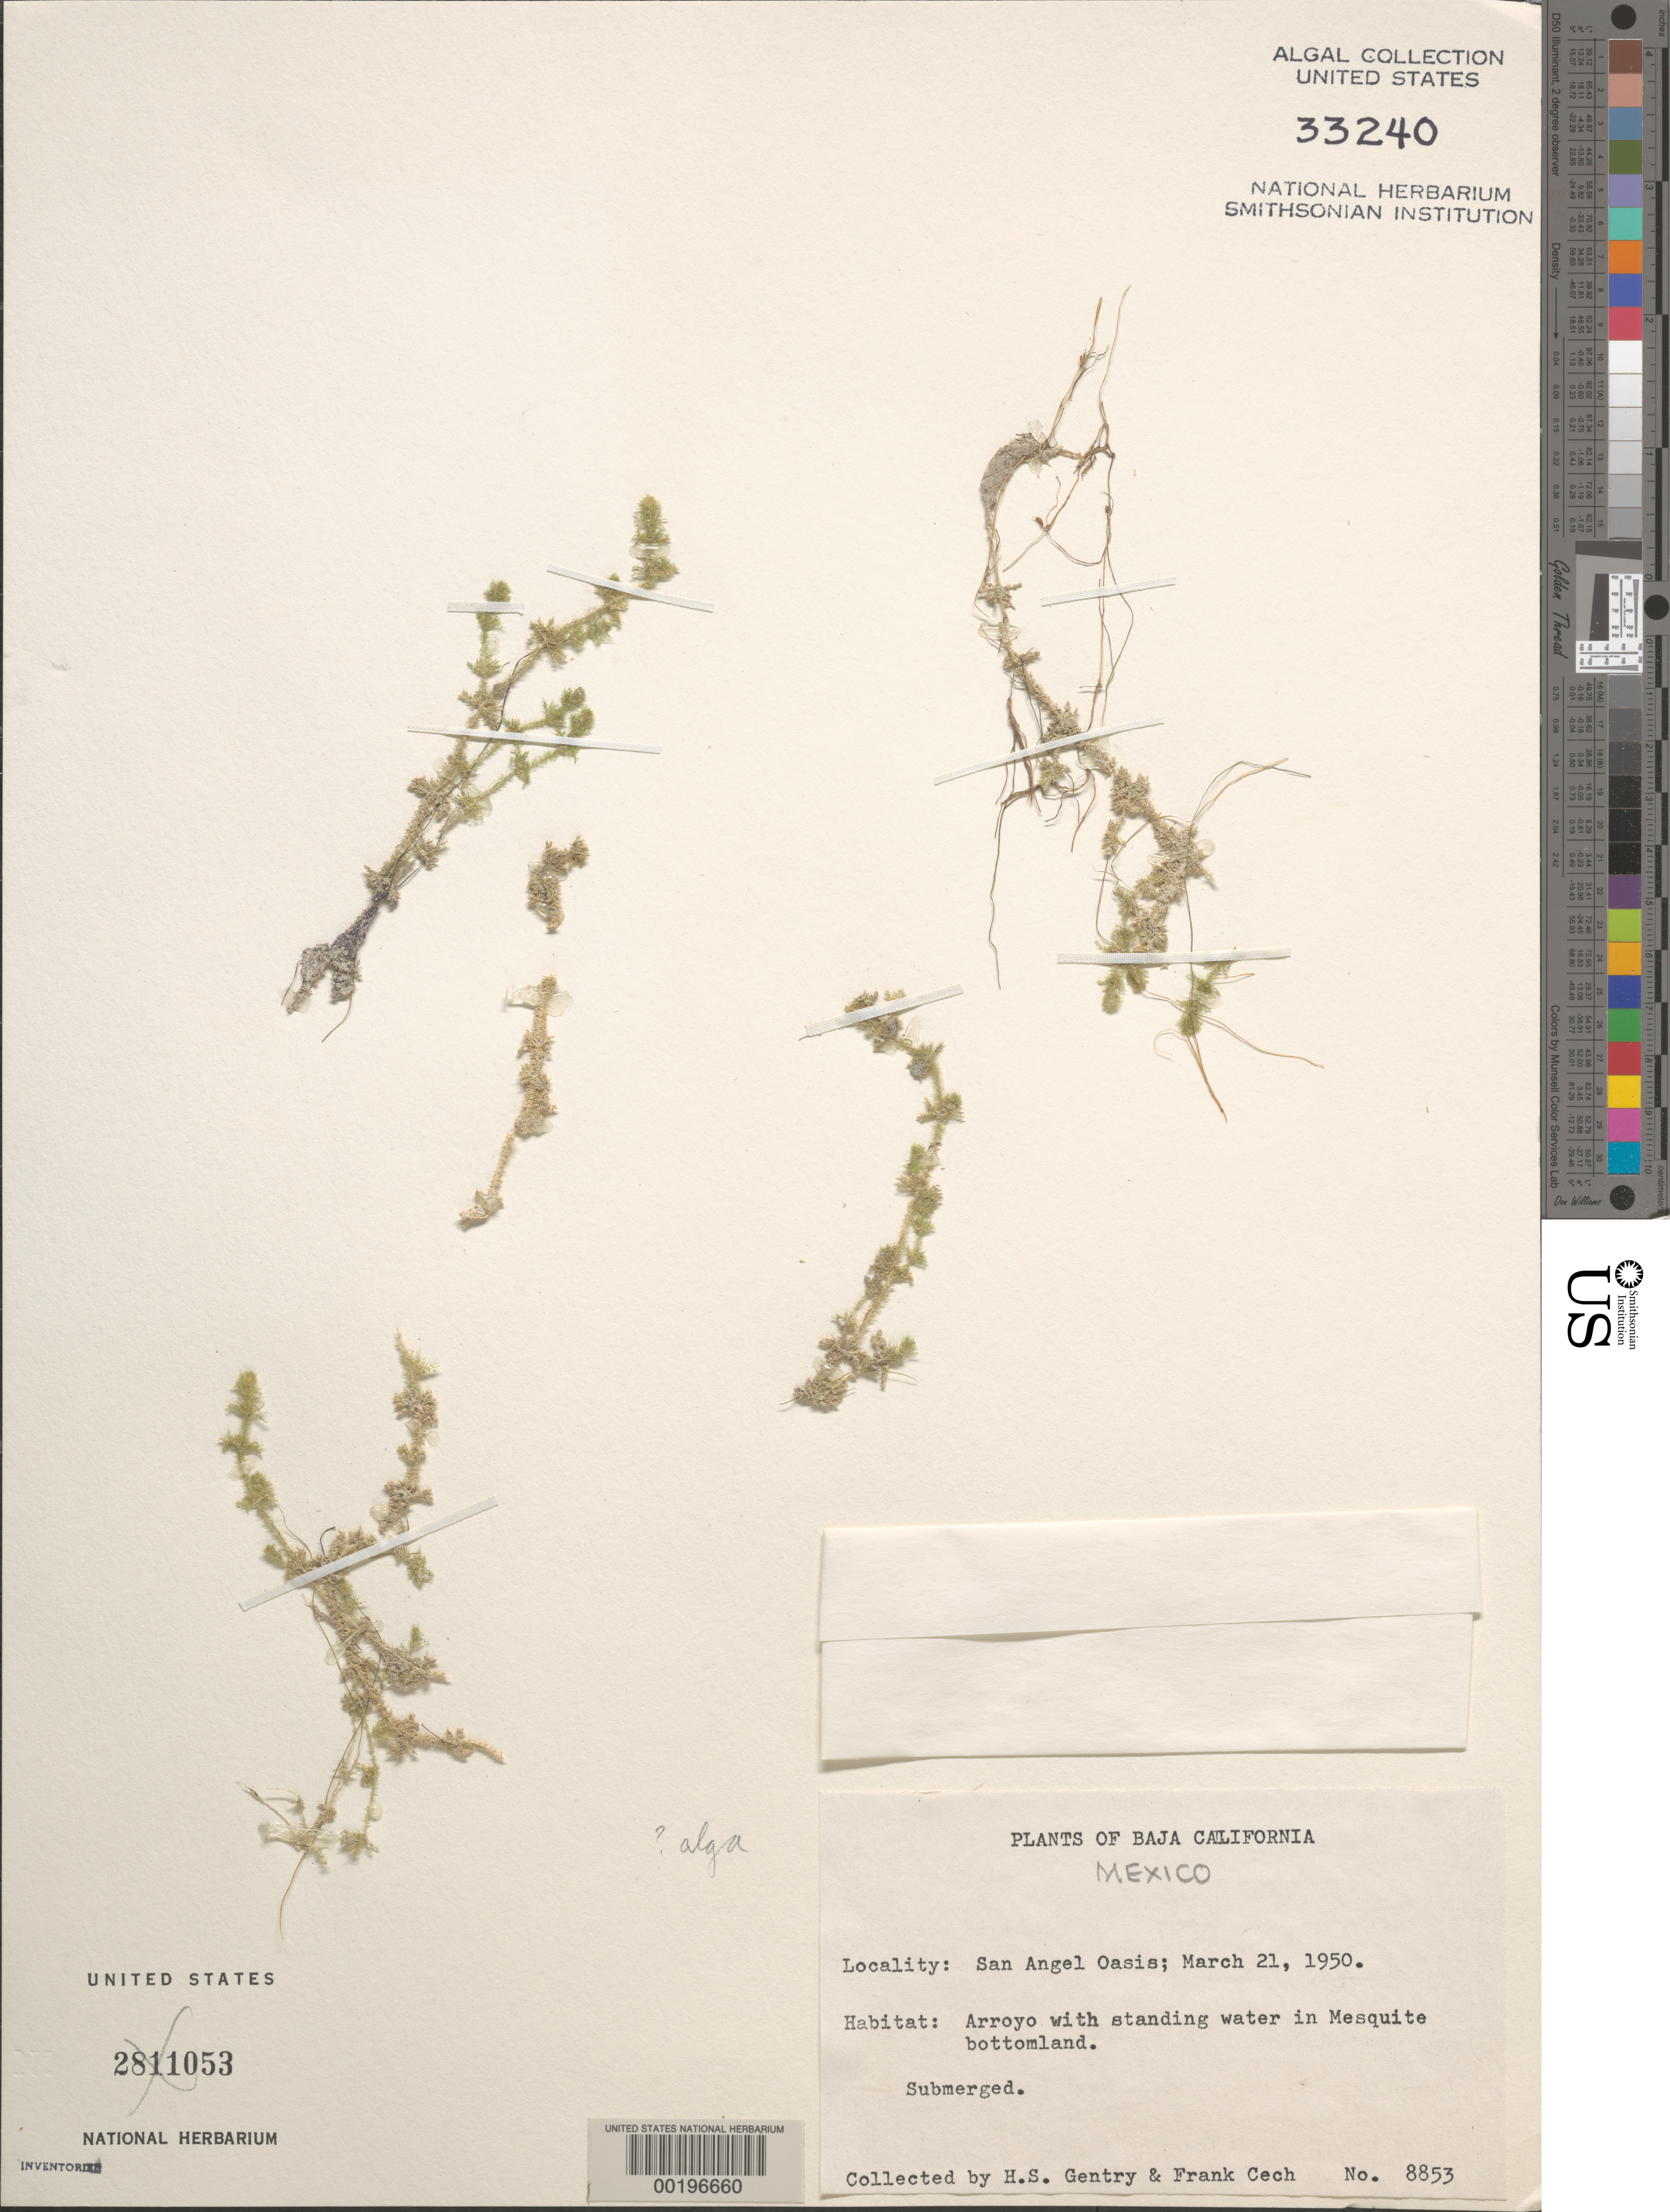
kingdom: Plantae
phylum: Charophyta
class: Charophyceae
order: Charales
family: Characeae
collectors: H. S. Gentry & F. Cech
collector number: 8853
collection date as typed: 21 Mar 1950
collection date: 1950-03-21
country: Mexico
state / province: Baja California Norte / Baja California Sur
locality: San Angel oasis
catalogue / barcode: US 33240